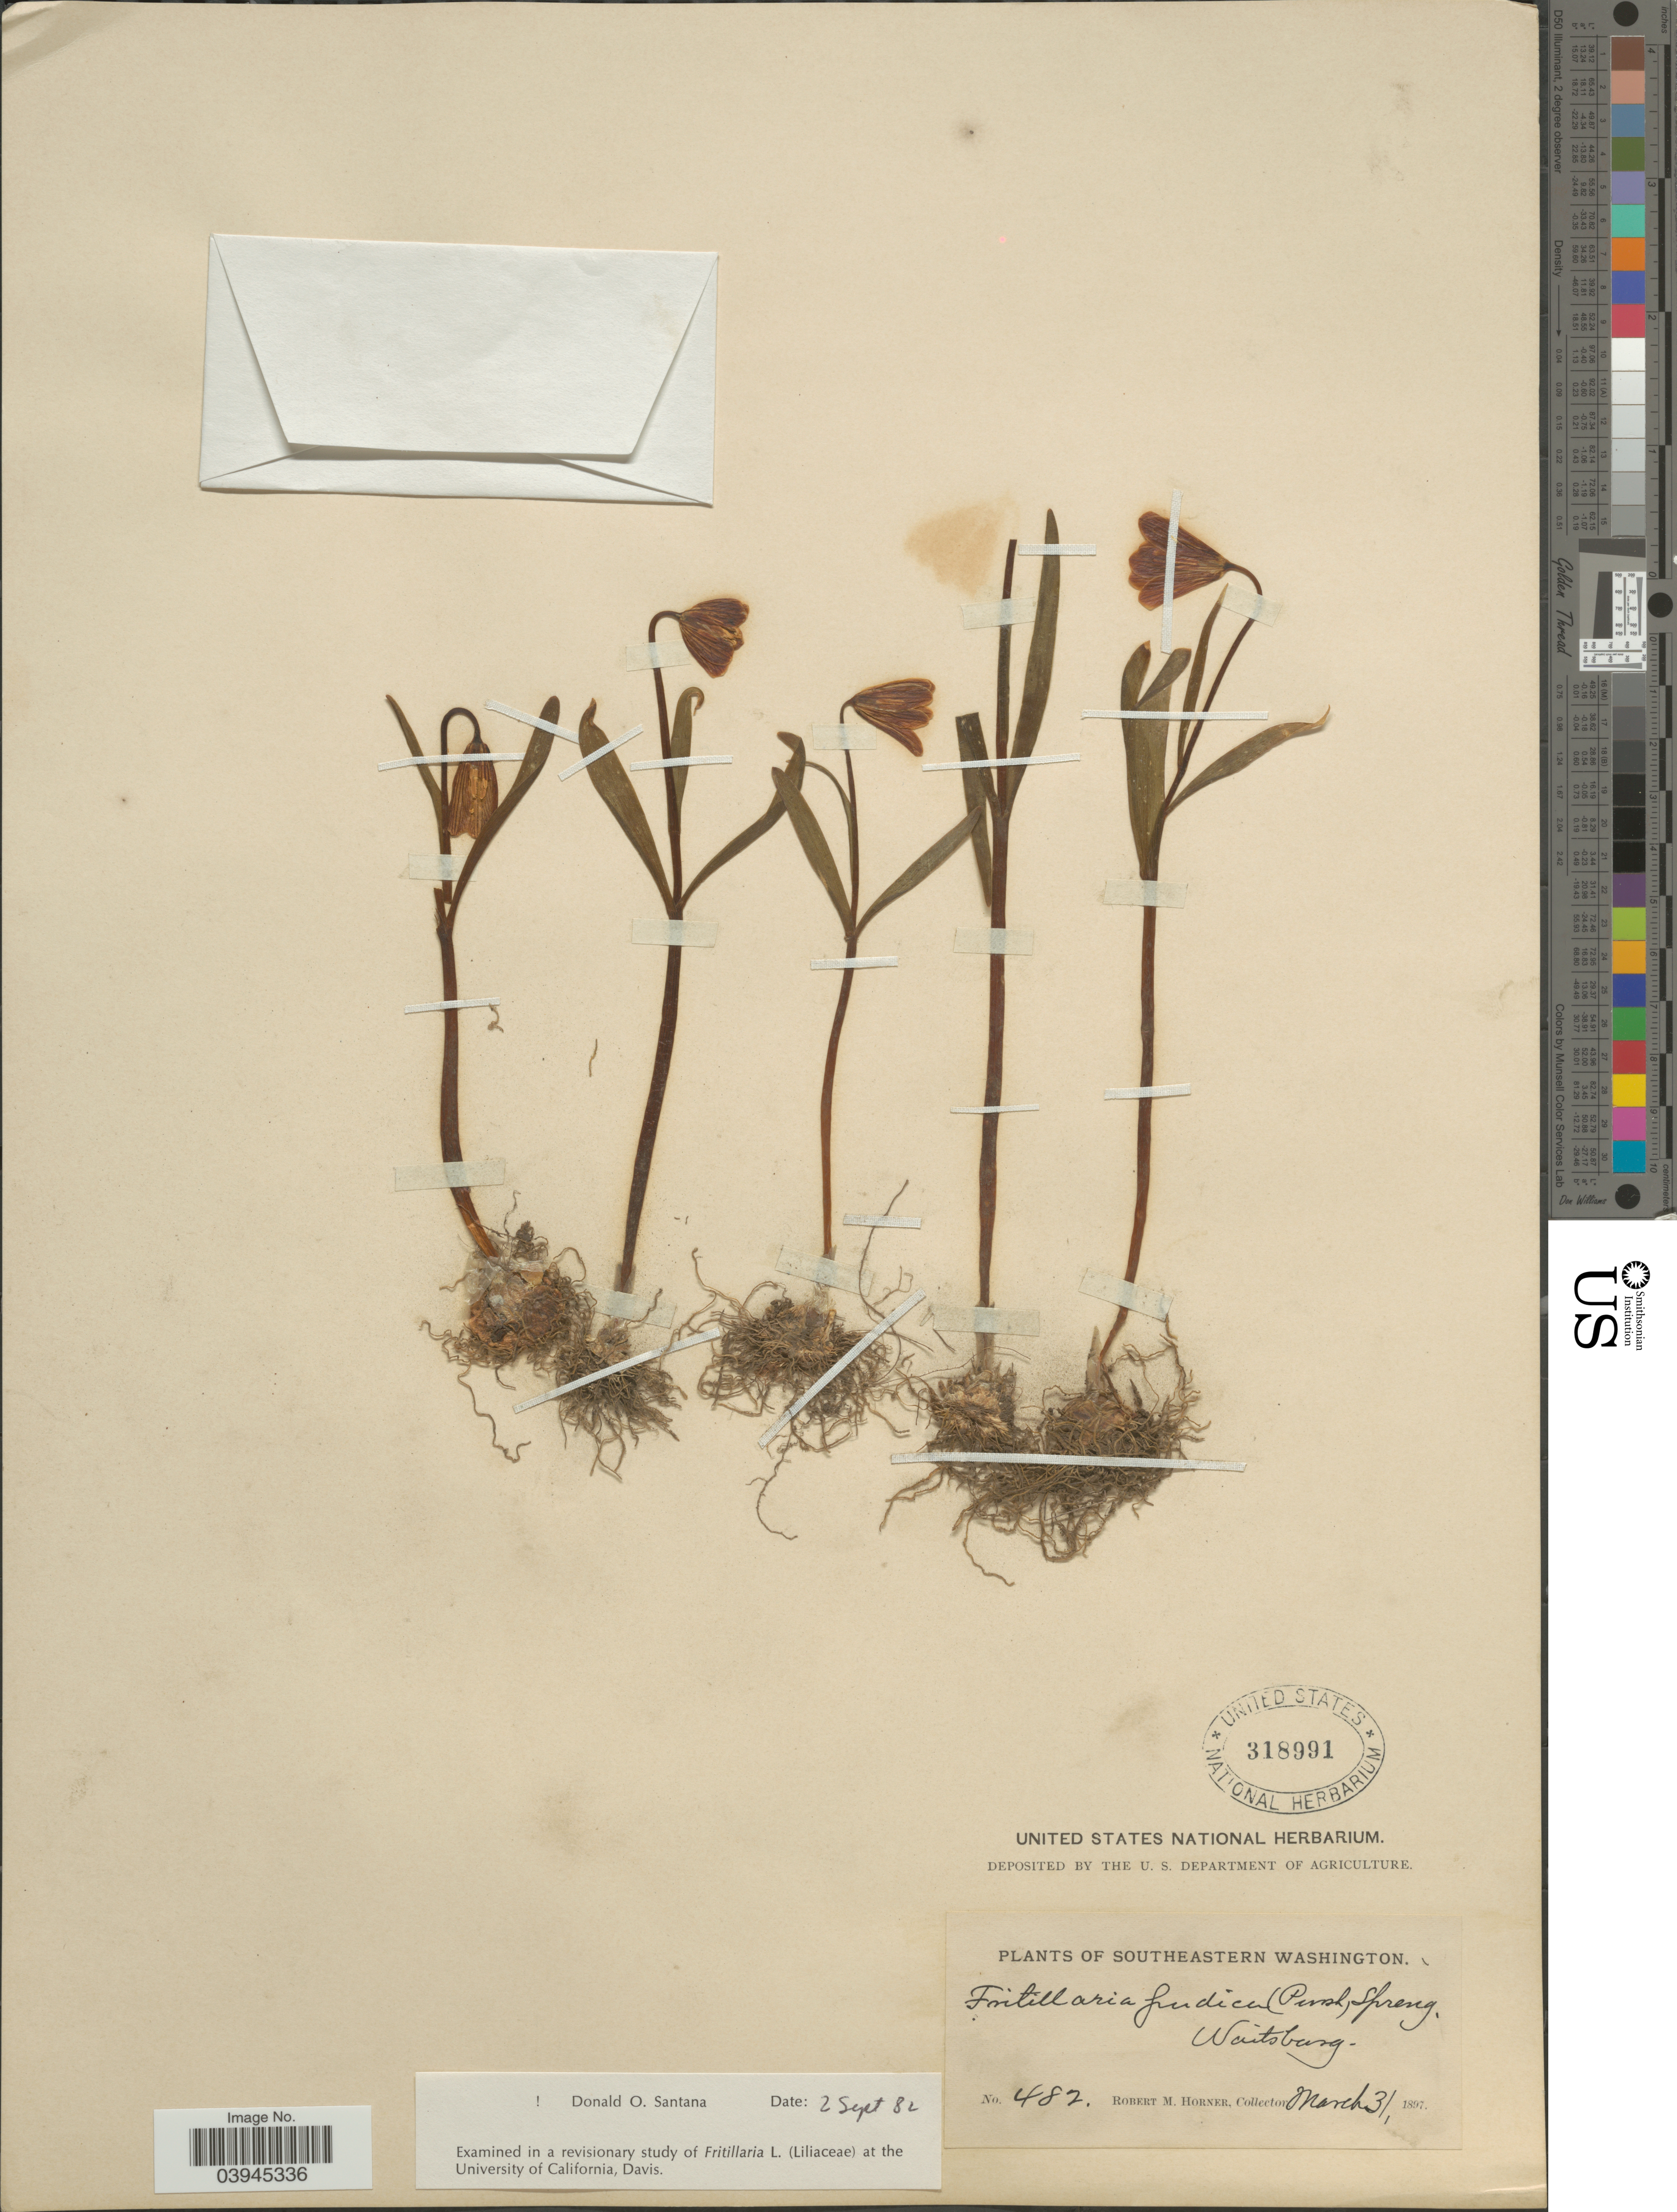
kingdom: Plantae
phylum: Tracheophyta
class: Liliopsida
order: Liliales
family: Liliaceae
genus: Fritillaria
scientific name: Fritillaria pudica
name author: (Pursh) Spreng.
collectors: R. Horner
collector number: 482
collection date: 1897-03-31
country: United States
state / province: Washington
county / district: Walla Walla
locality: Southeastern Washington. Waitsburg.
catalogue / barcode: US 318991